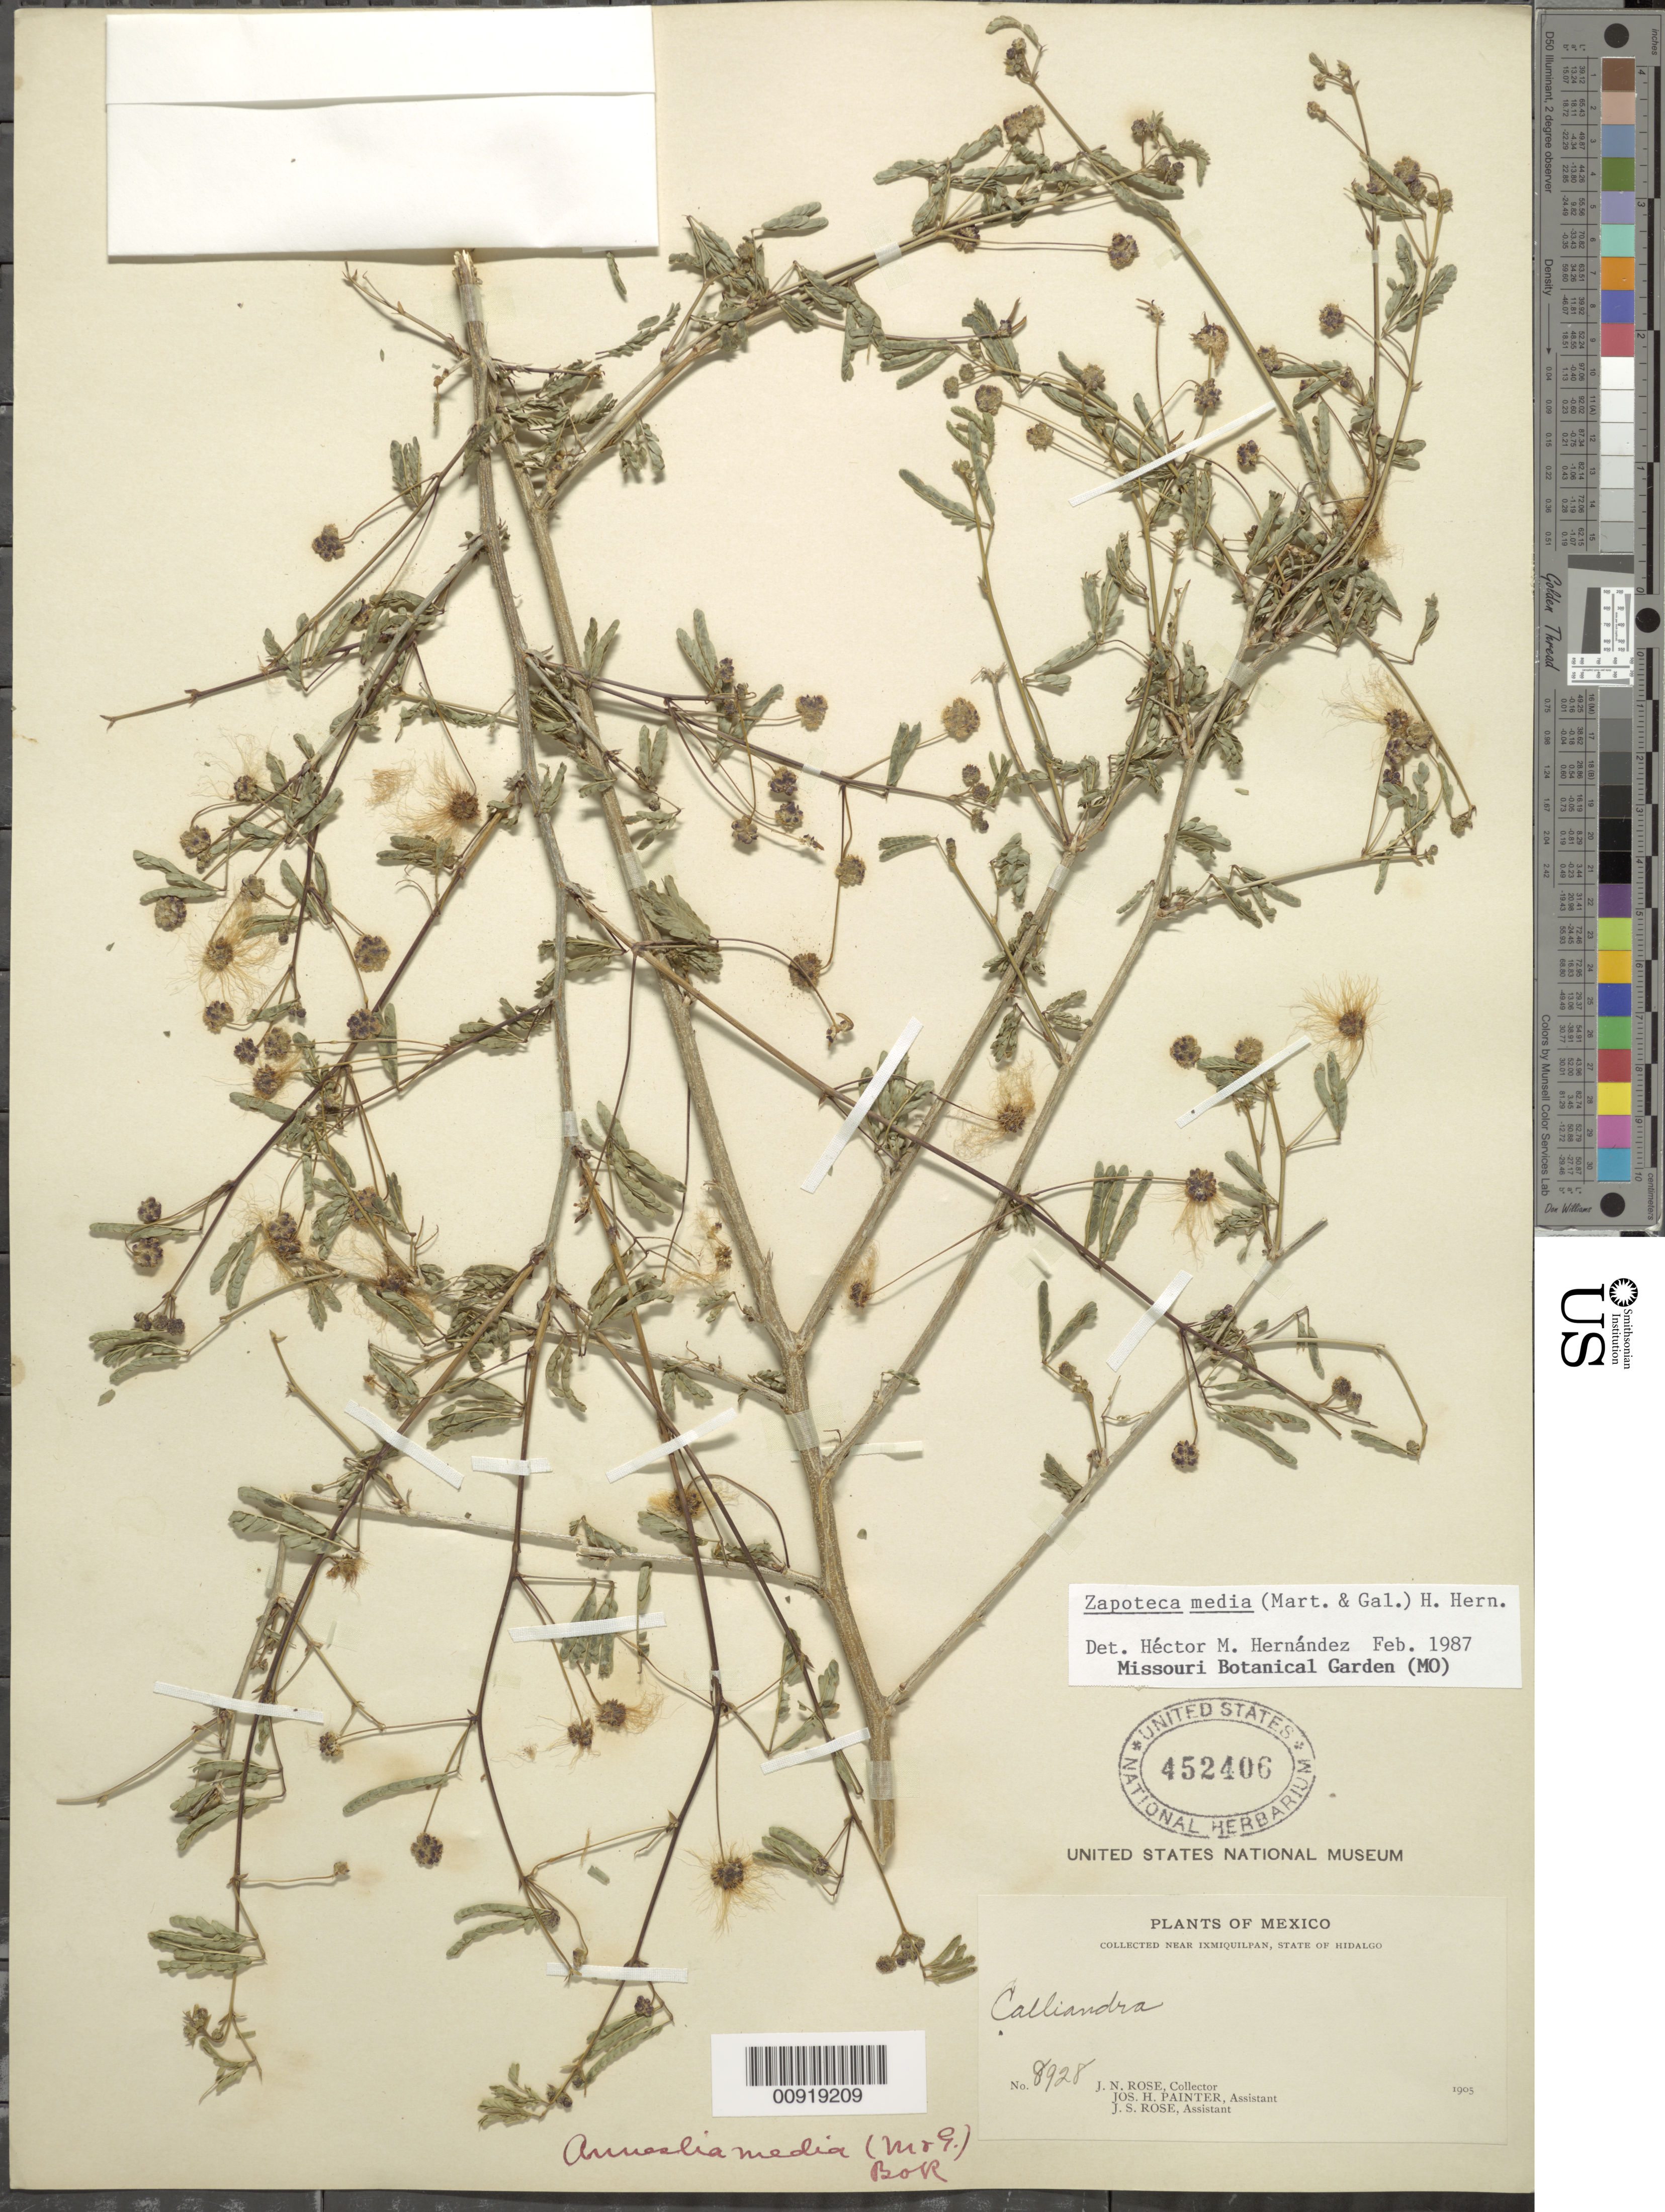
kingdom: Plantae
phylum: Tracheophyta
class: Magnoliopsida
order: Fabales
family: Fabaceae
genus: Zapoteca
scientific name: Zapoteca media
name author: (M. Martens & Galeotti) H.M. Hern.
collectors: J. N. Rose, J. H. Painter & J. S. Rose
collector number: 8928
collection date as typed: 1905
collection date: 1905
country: Mexico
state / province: Hidalgo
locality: Near Ixmiquilpan, State of Hidalgo.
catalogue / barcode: US 452406